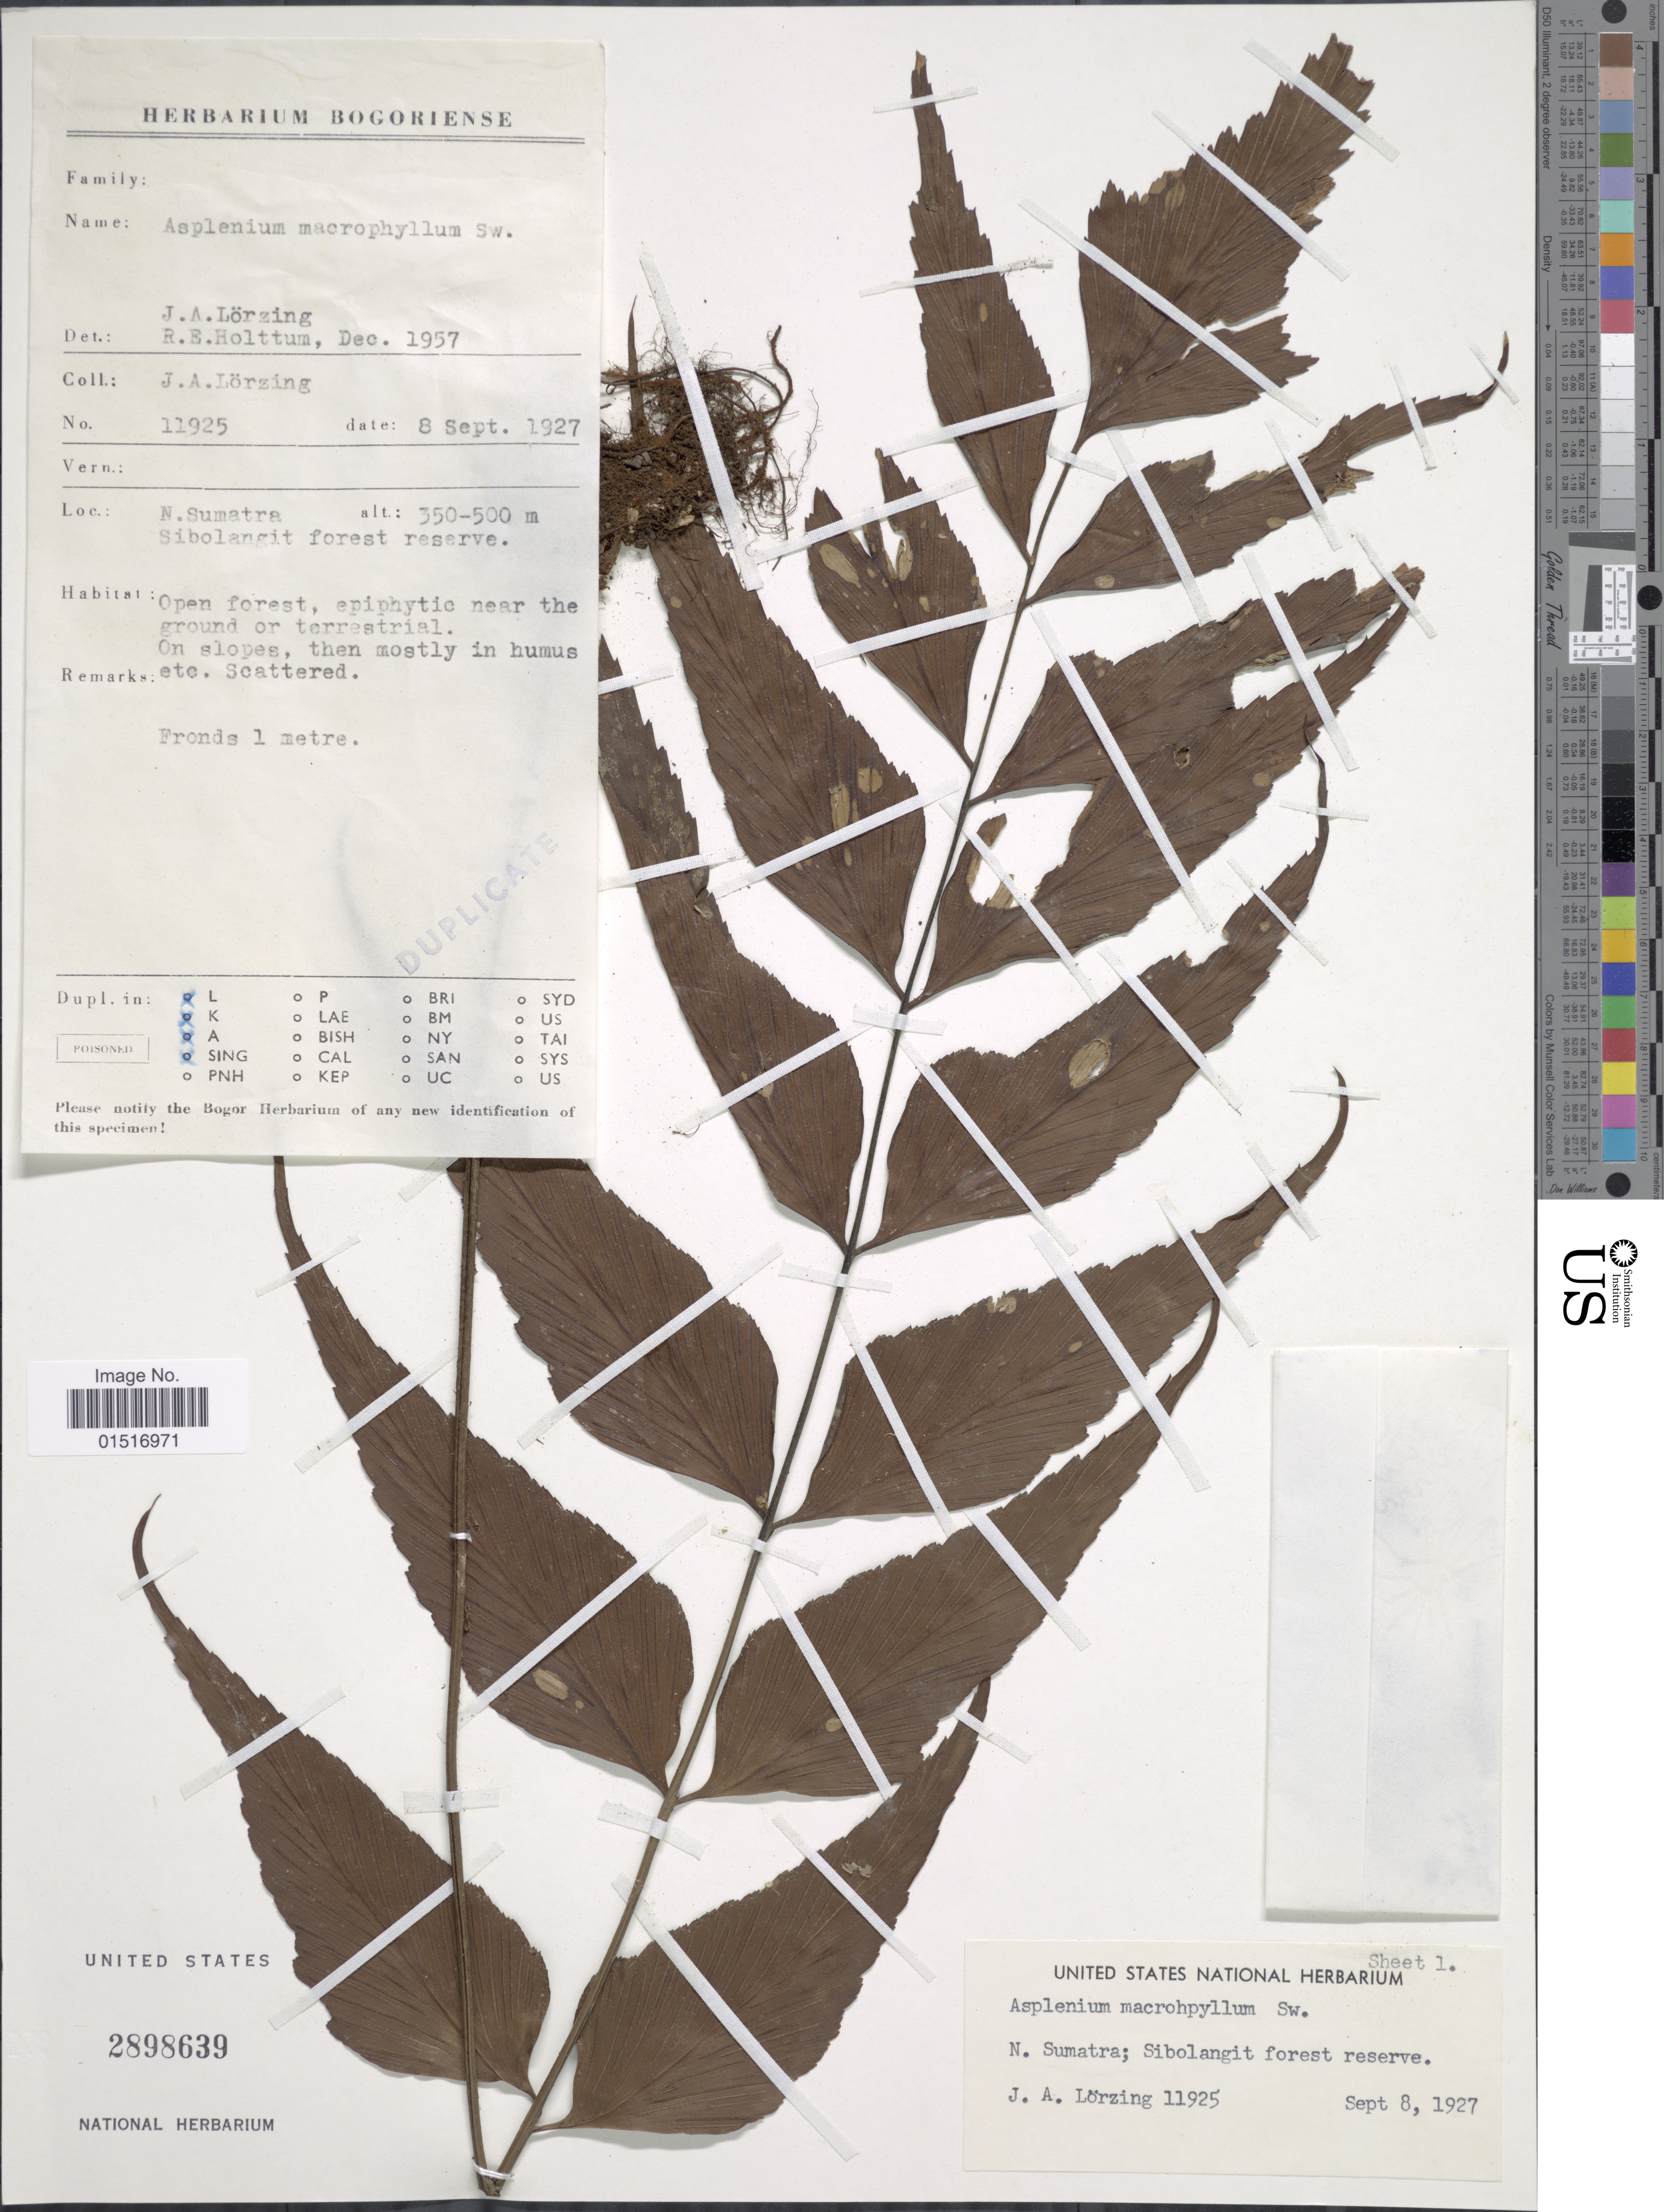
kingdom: Plantae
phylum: Tracheophyta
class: Polypodiopsida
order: Polypodiales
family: Aspleniaceae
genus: Asplenium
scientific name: Asplenium polyodon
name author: G. Forst.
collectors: J. Lorzing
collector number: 11925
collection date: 1927-09-08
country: Indonesia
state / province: Sumatra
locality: N. Sumatra. Sibolangit forest reserve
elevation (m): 350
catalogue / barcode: US 2898639